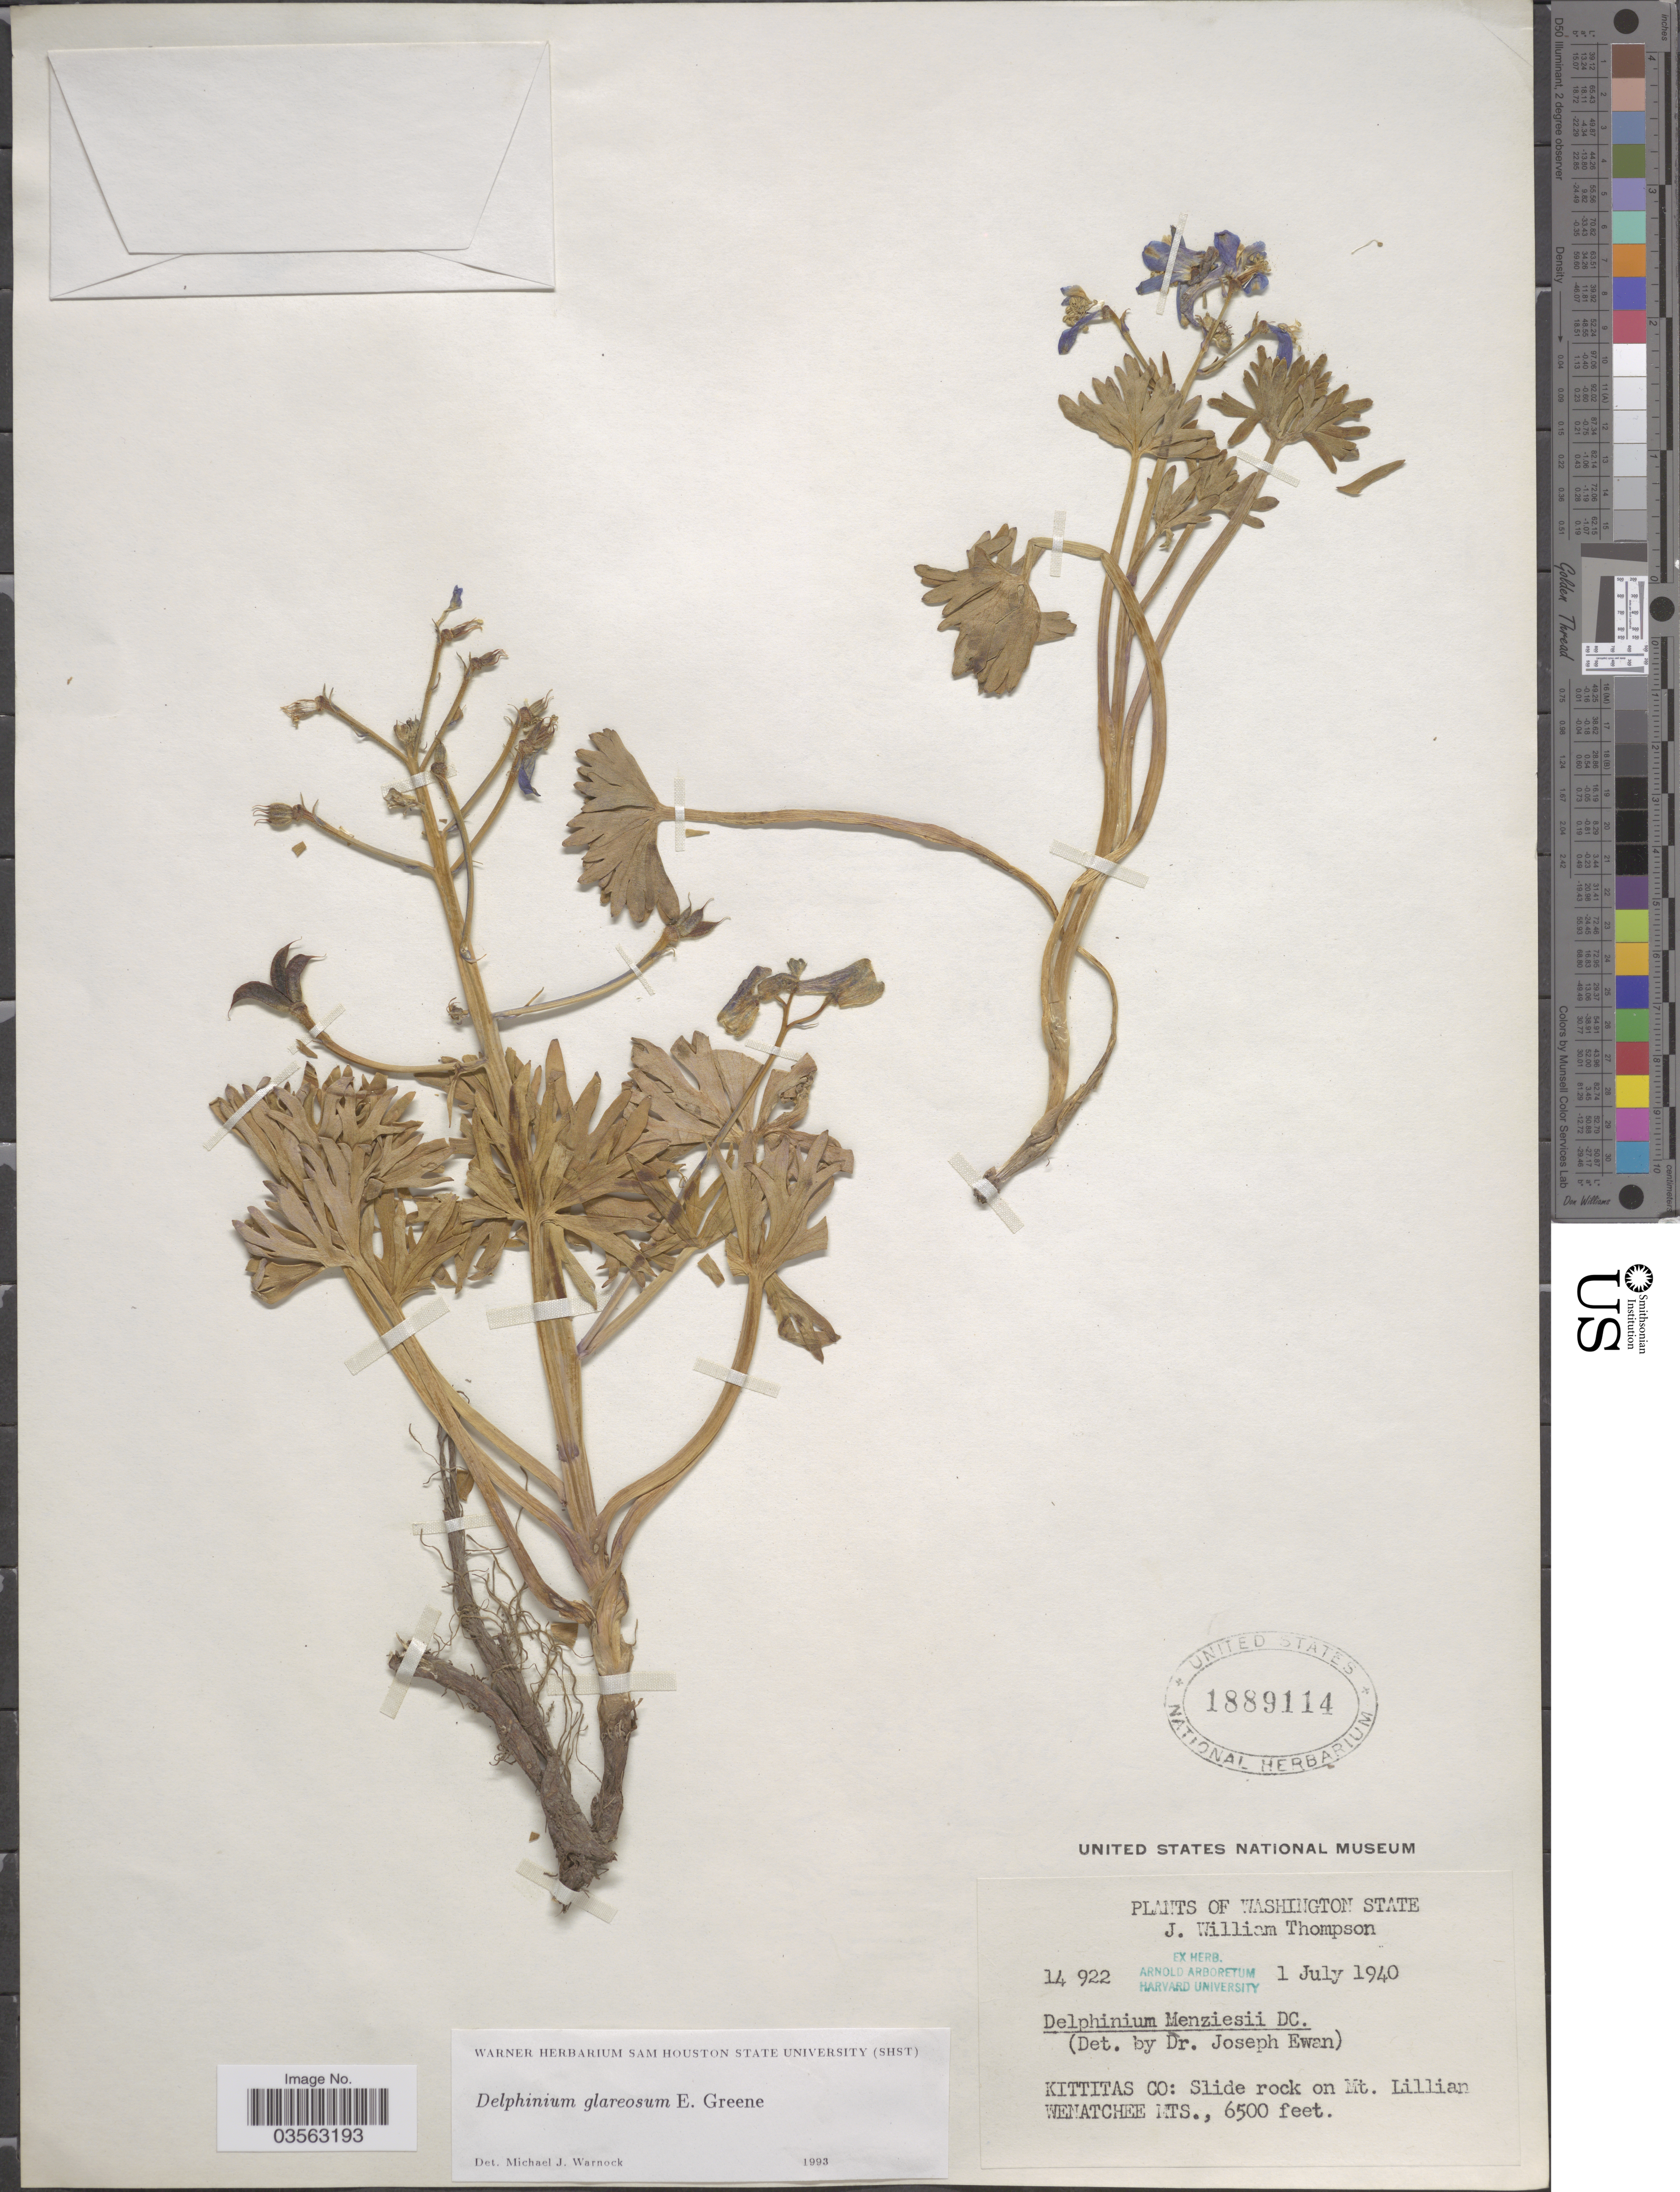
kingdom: Plantae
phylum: Tracheophyta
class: Magnoliopsida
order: Ranunculales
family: Ranunculaceae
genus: Delphinium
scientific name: Delphinium glareosum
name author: Greene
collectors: J. W. Thompson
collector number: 14922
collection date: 1940-07-01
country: United States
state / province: Washington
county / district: Kittitas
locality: Kittitas Co: Slide rock on Mt. Lillian. Wenatchee Mts.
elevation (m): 1981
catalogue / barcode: US 1889114